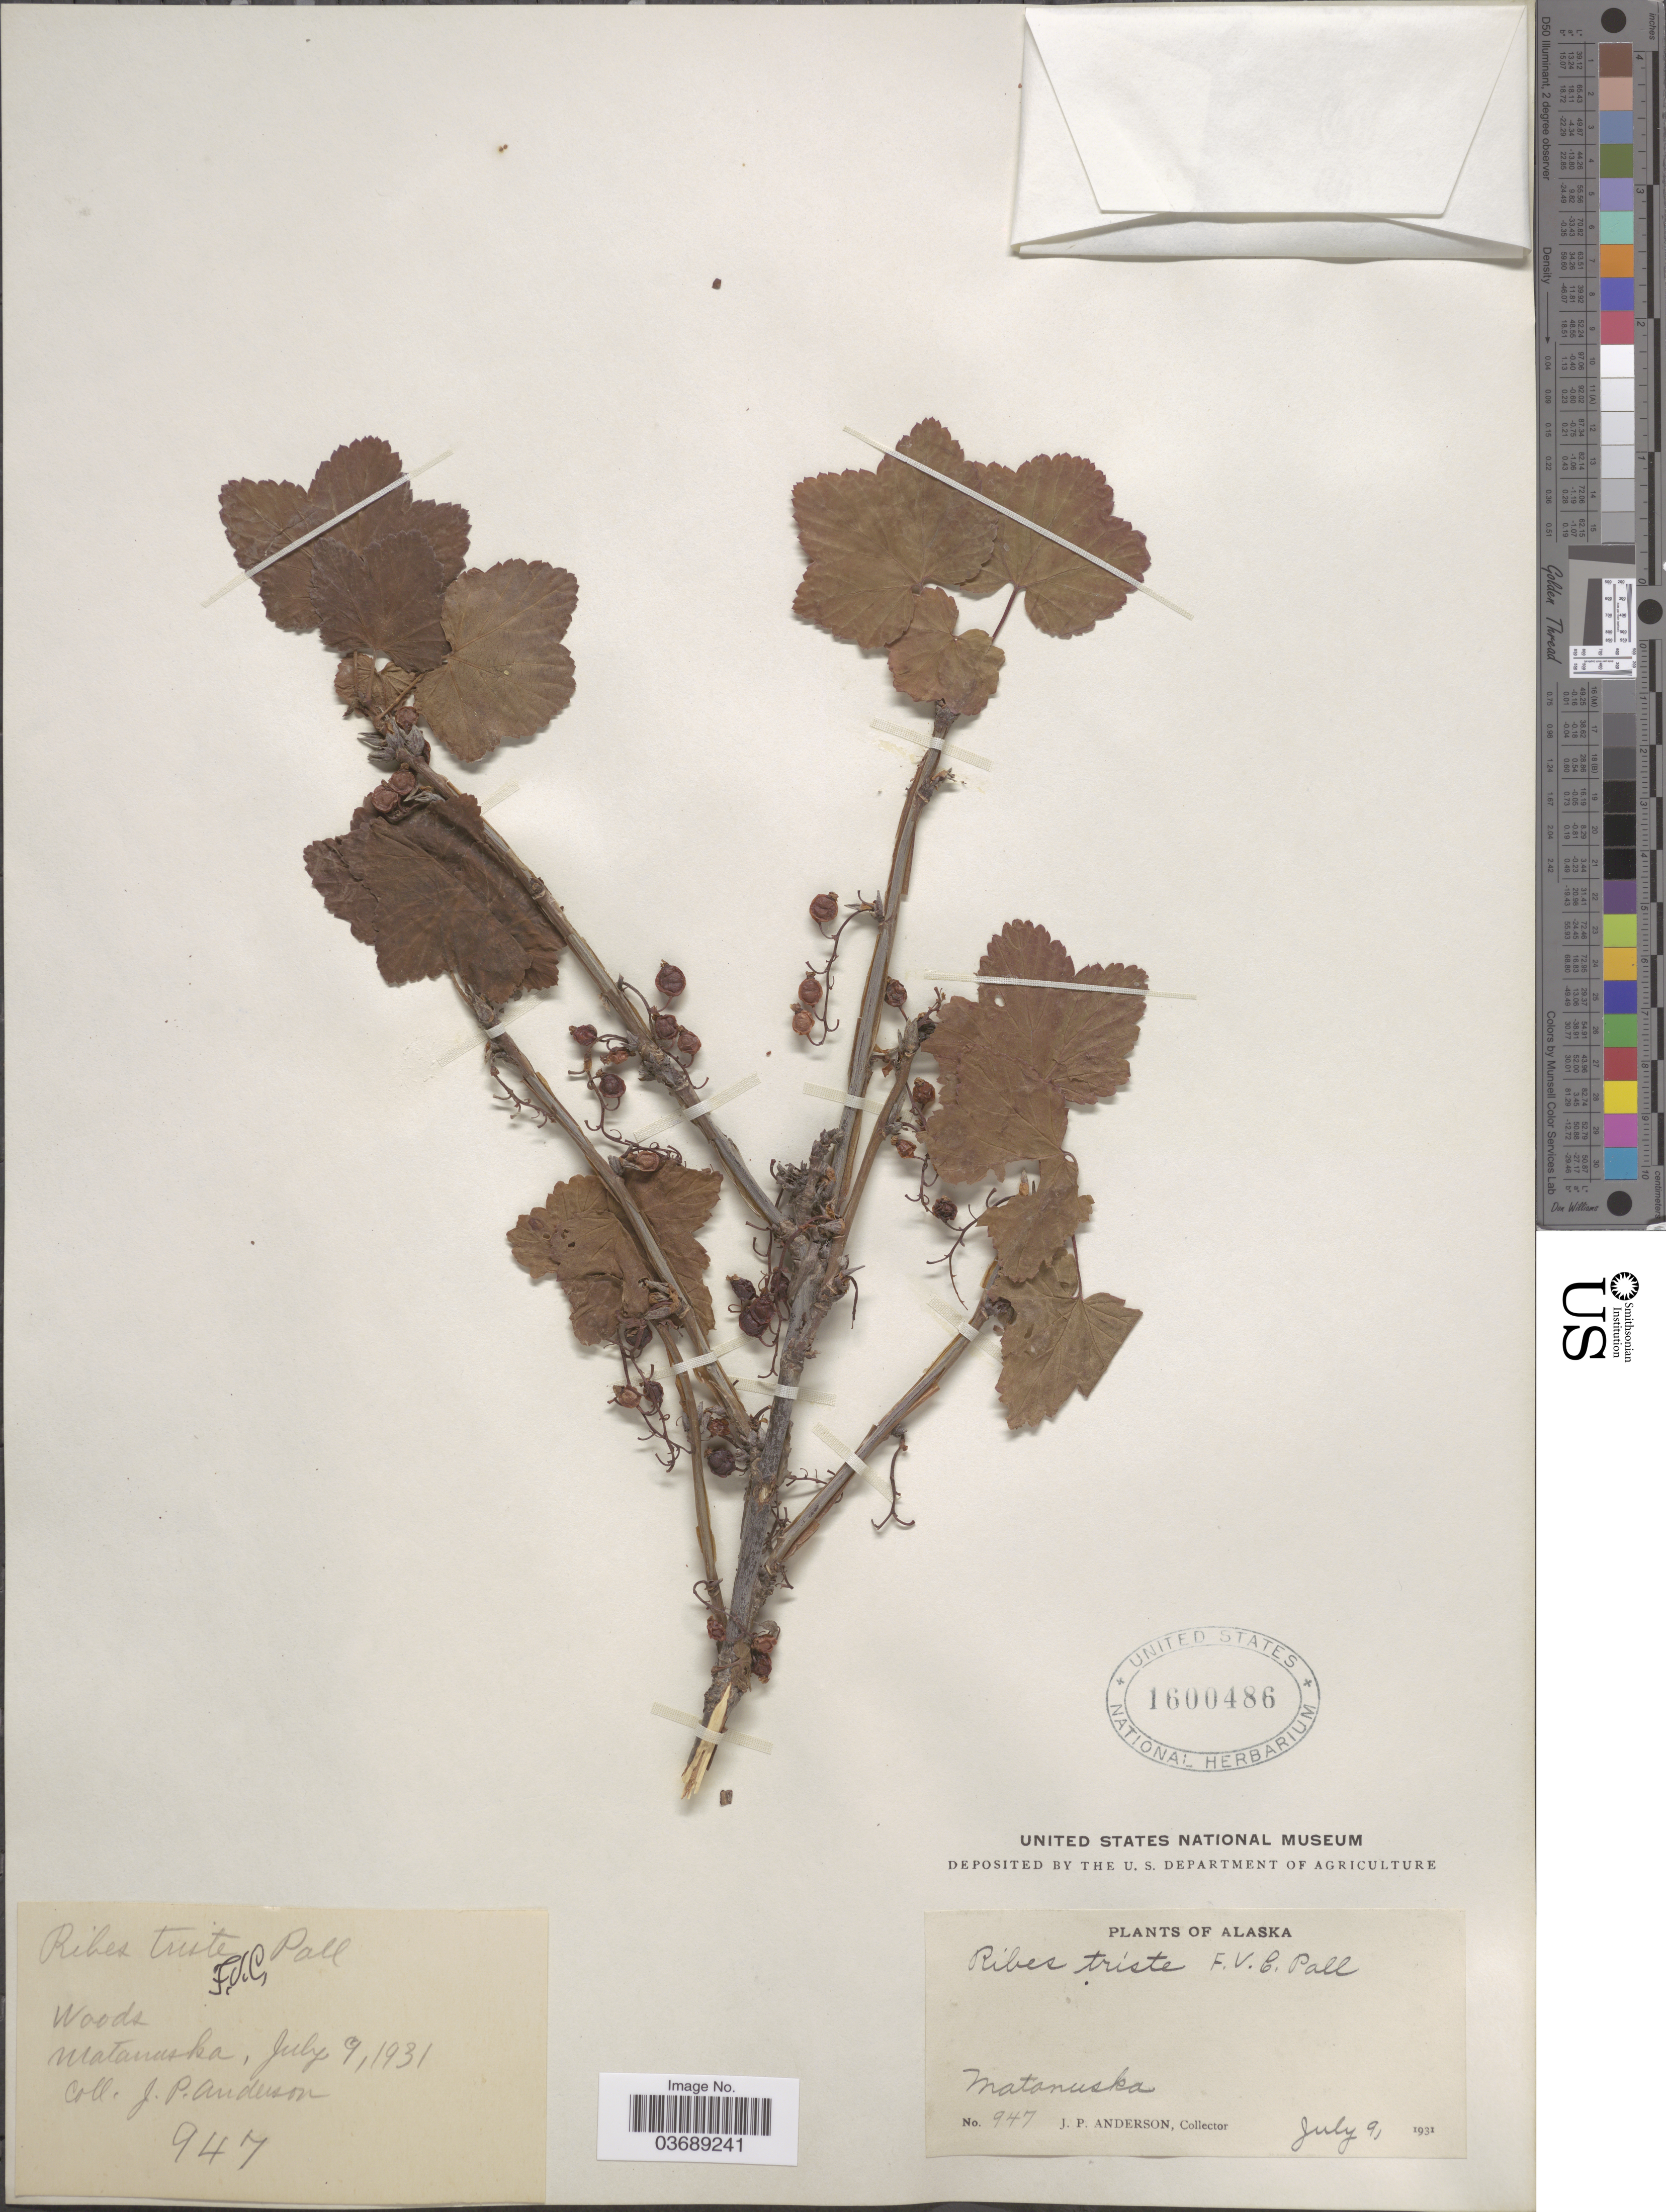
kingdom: Plantae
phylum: Tracheophyta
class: Magnoliopsida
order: Saxifragales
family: Grossulariaceae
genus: Ribes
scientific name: Ribes triste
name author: Pall.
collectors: J. P. Anderson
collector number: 947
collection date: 1931-07-09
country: United States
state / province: Alaska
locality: Matanuska.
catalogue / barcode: US 1600486